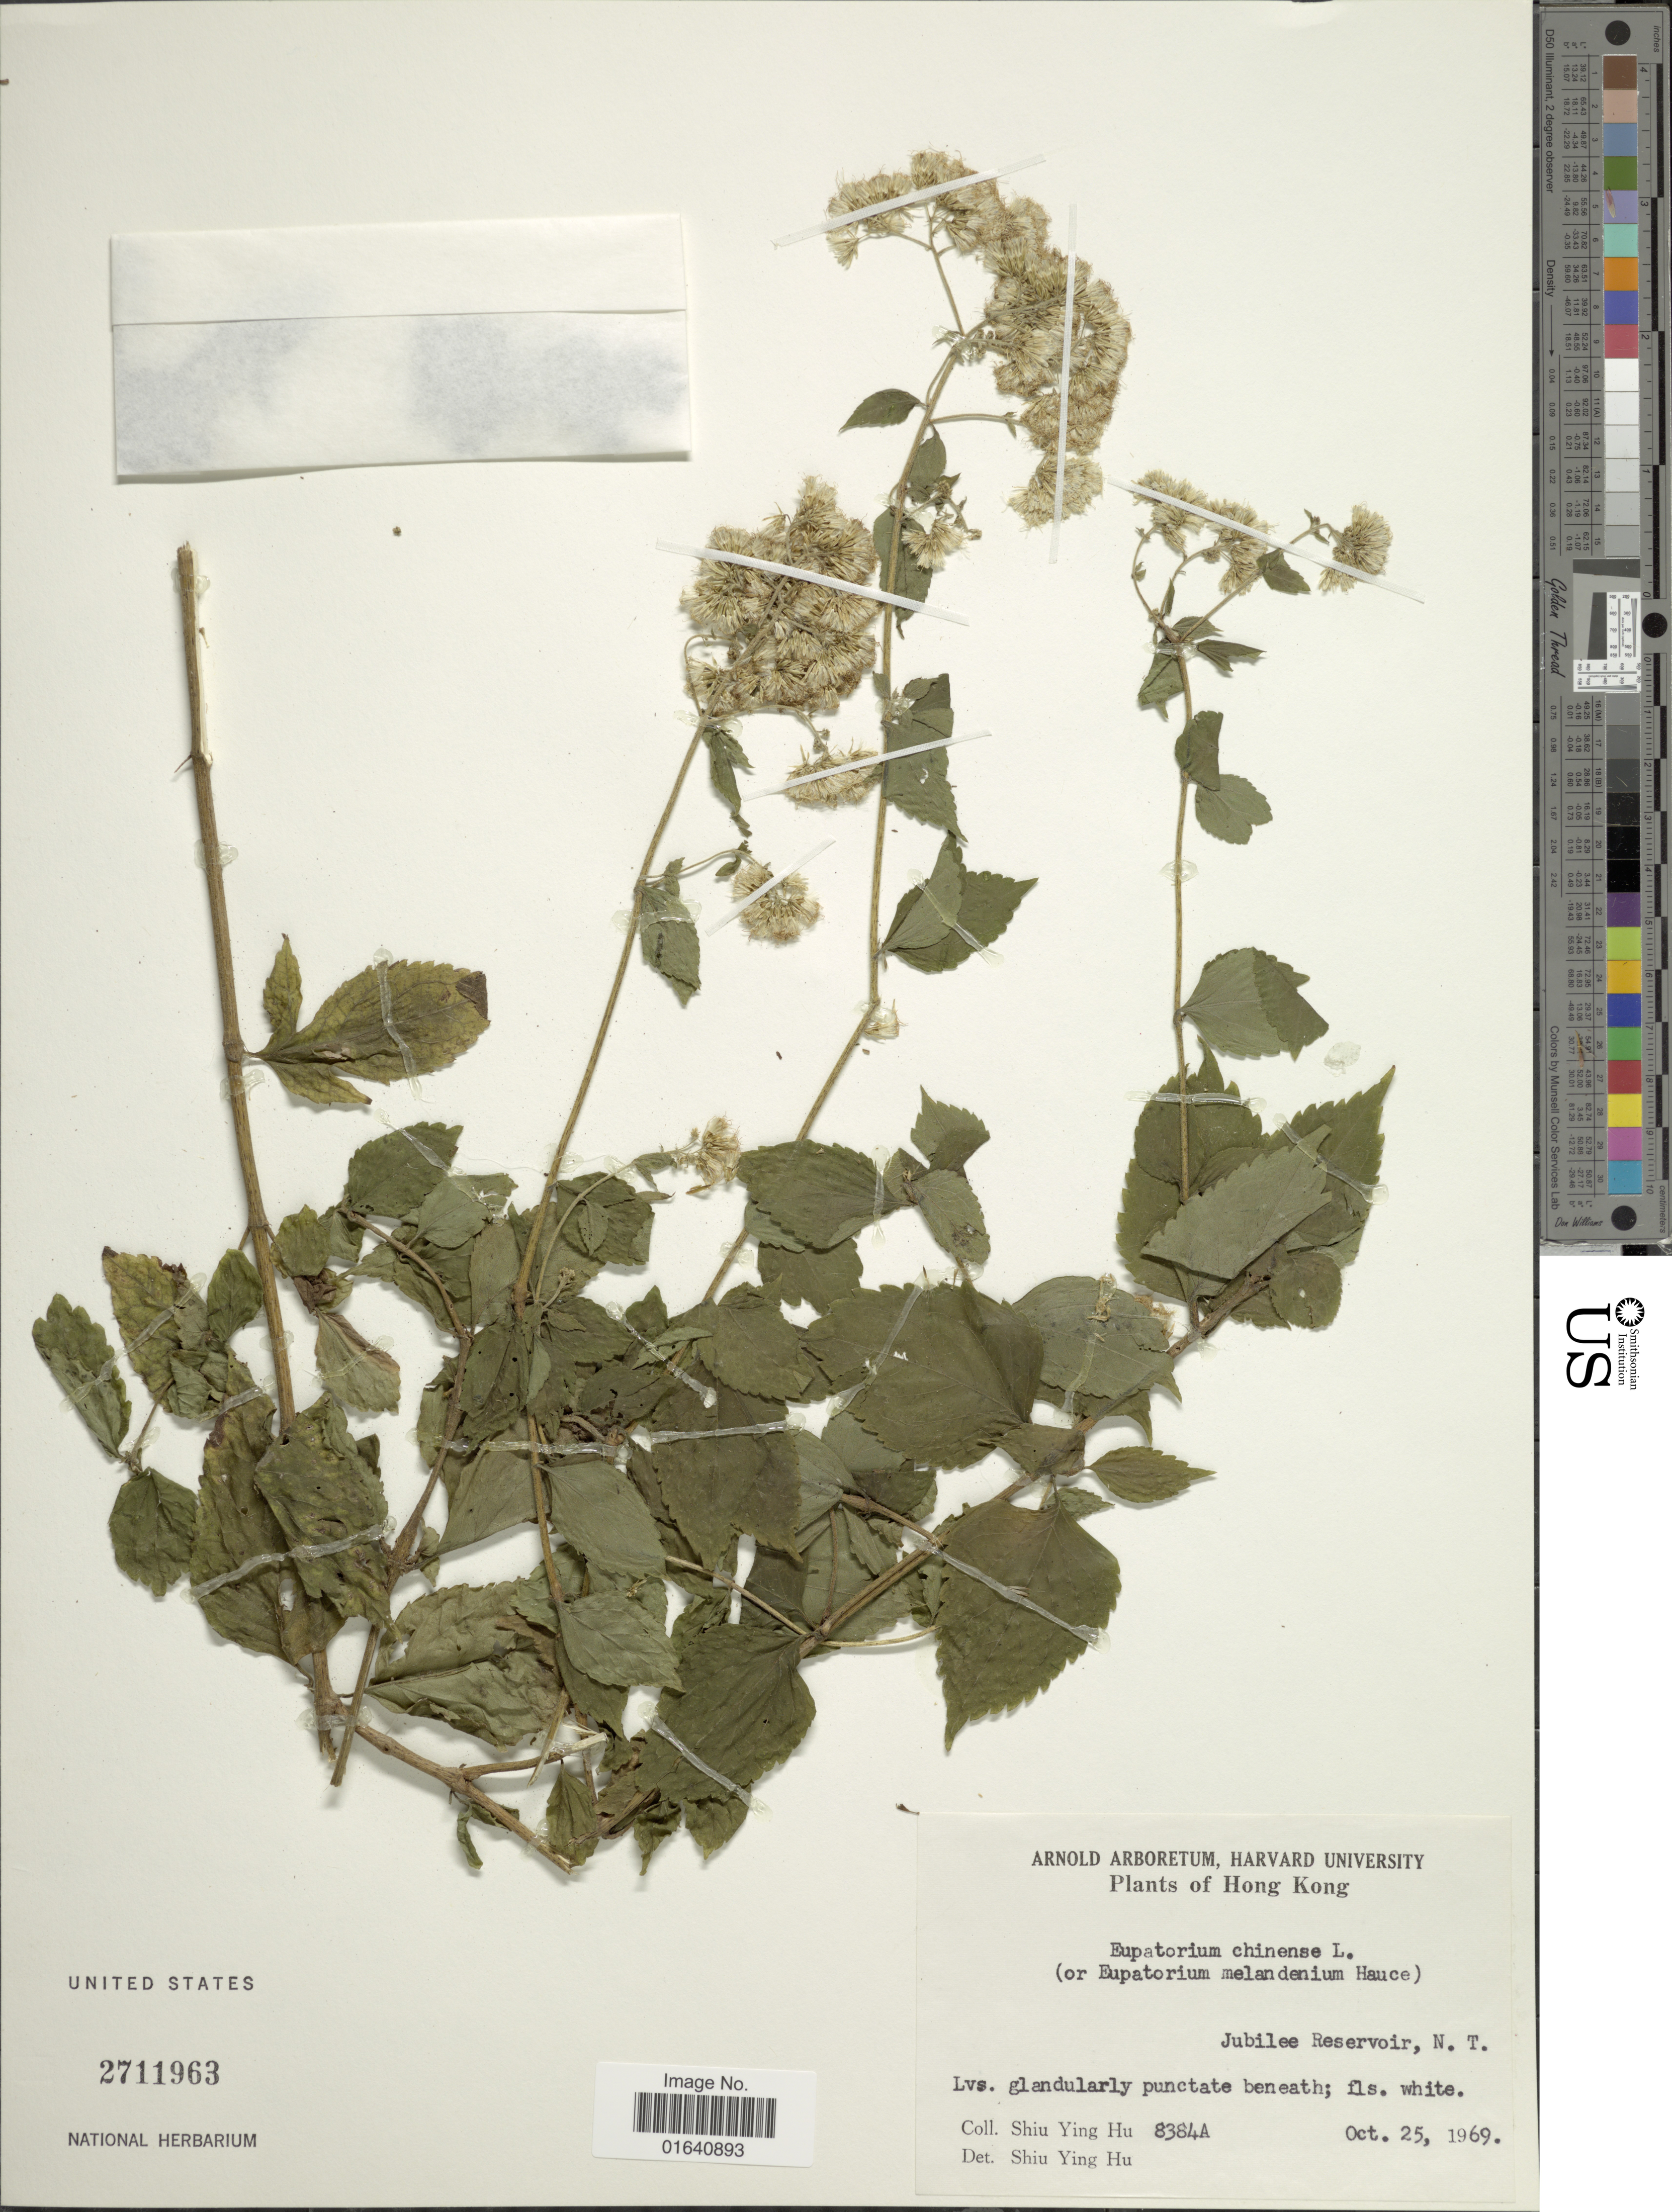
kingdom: Plantae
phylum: Tracheophyta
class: Magnoliopsida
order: Asterales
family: Asteraceae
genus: Eupatorium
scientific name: Eupatorium reevesii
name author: Wall. ex DC.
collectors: S. Y. Hu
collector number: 8384A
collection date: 1969-10-25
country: China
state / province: Hong Kong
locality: Jubilee Reservoir, N.T.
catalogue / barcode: US 2711963